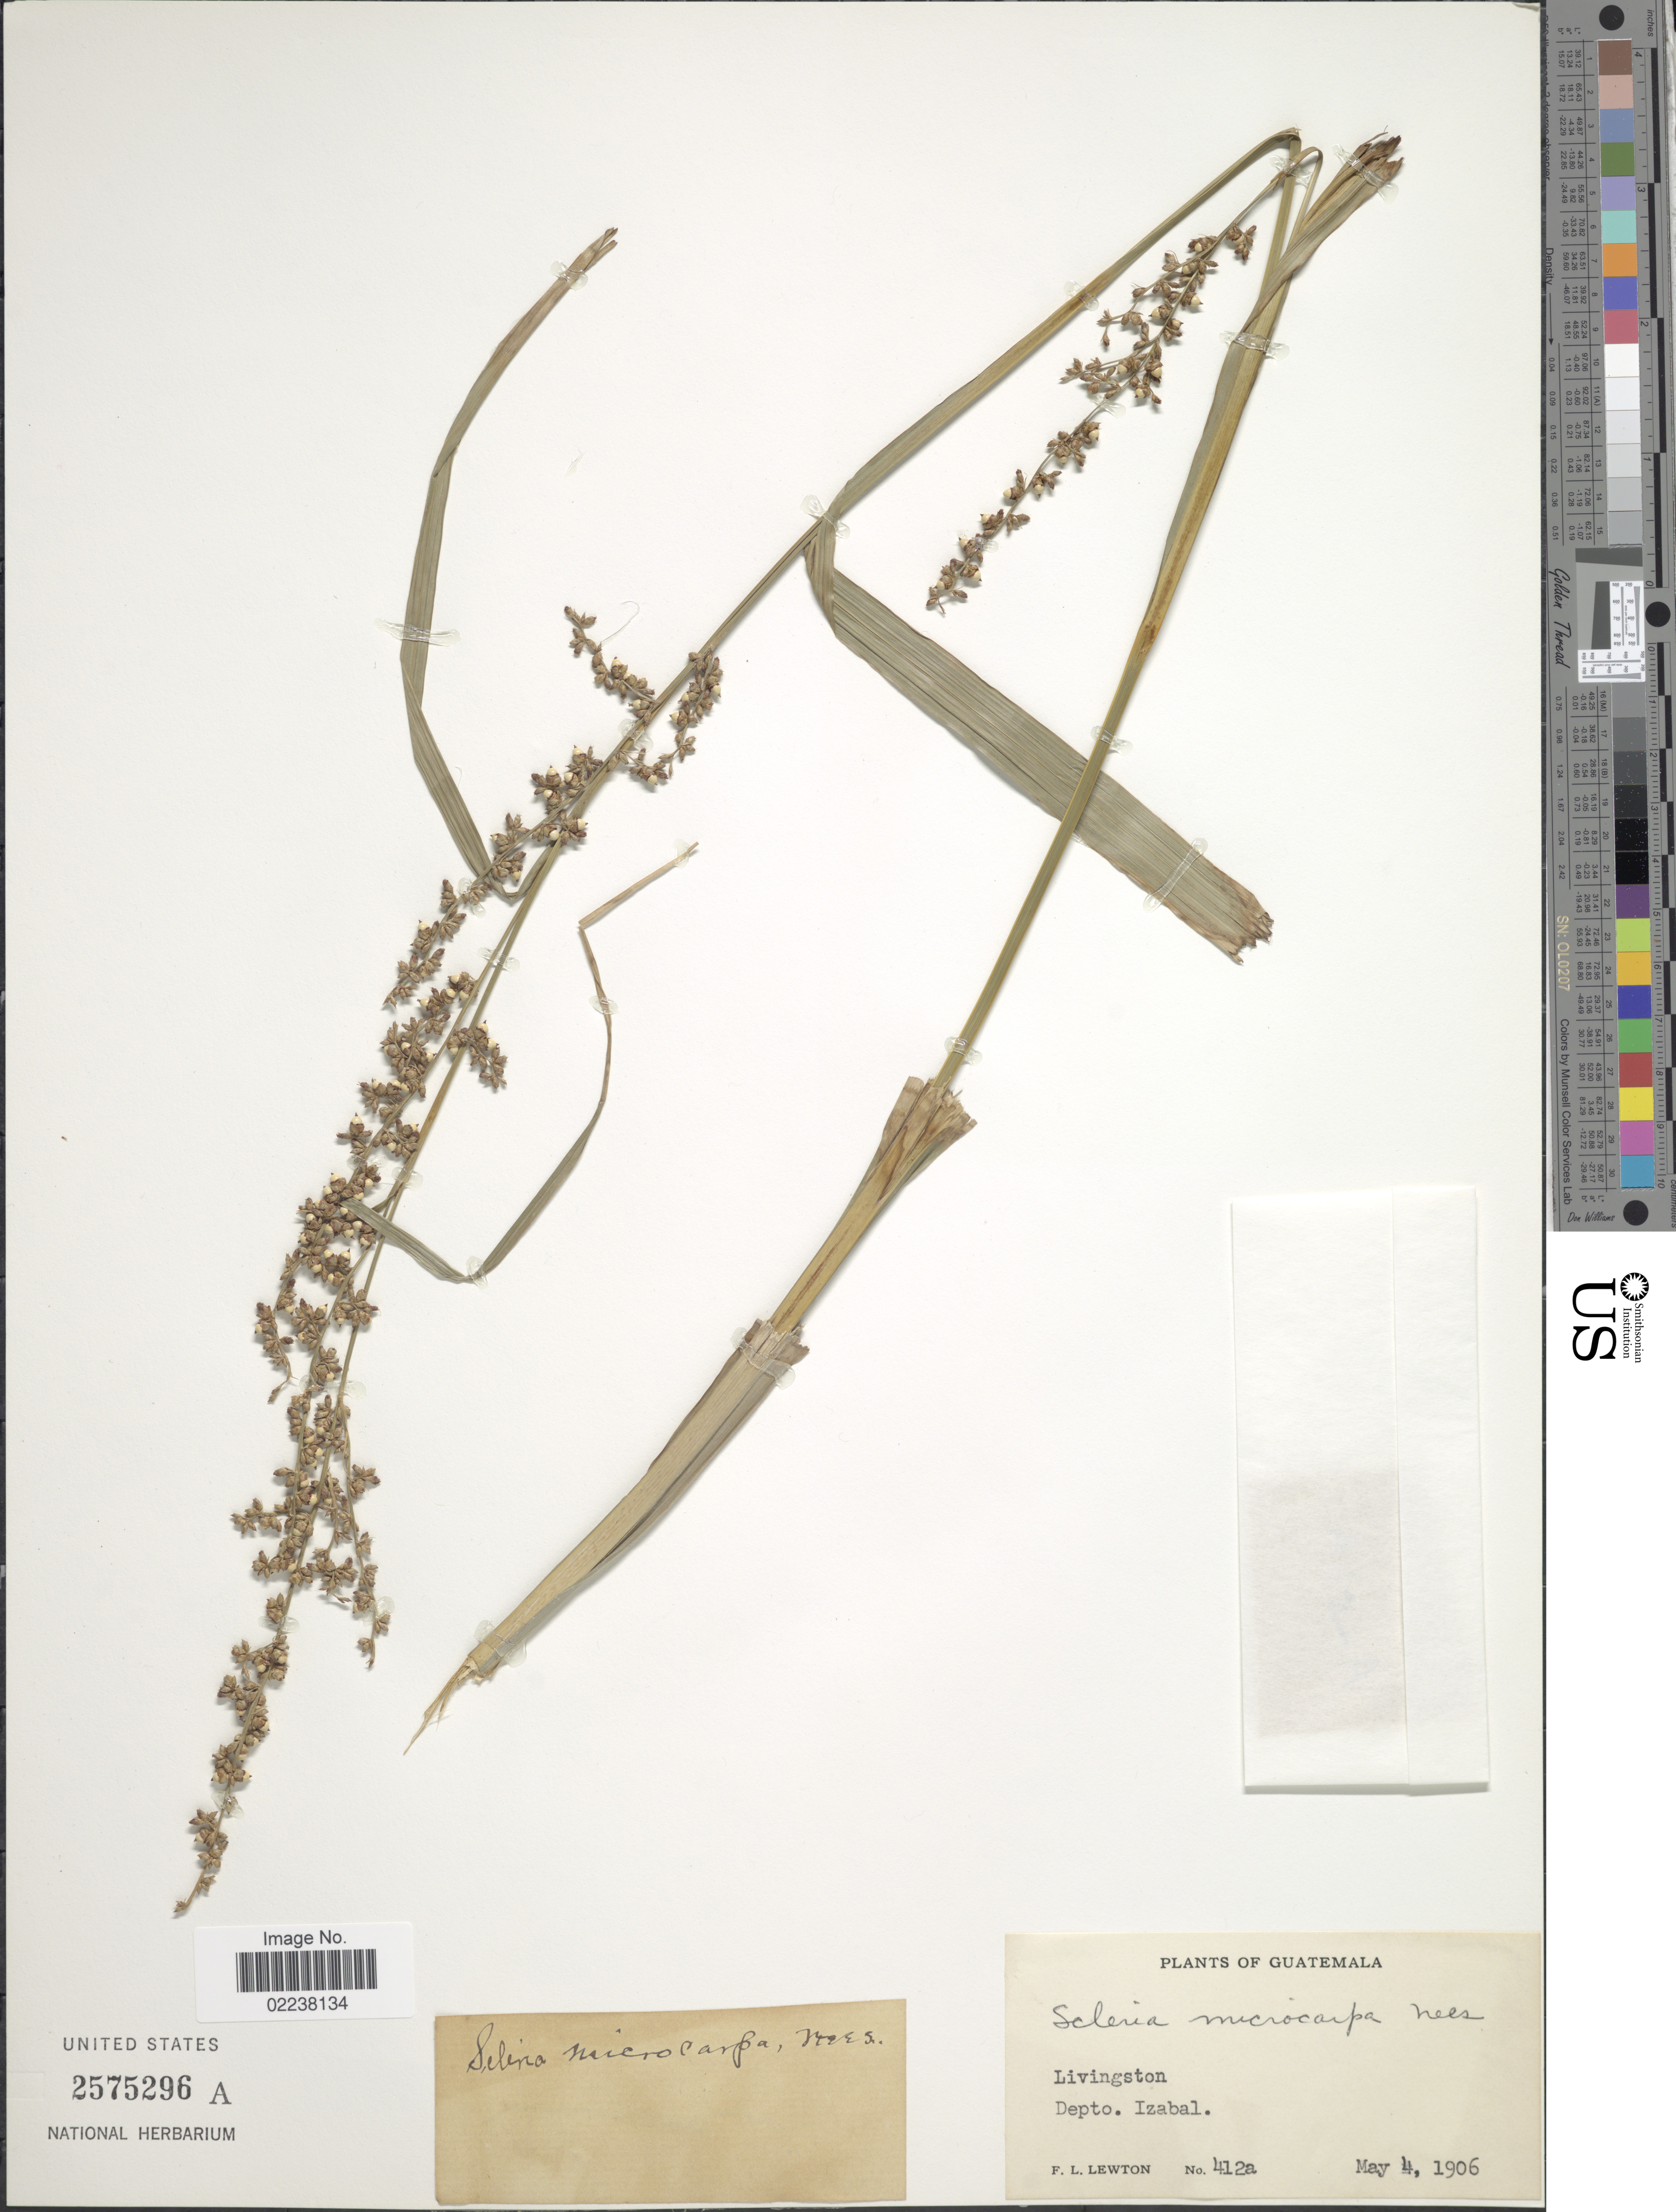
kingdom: Plantae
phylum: Tracheophyta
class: Liliopsida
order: Poales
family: Cyperaceae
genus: Scleria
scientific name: Scleria microcarpa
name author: Nees ex Kunth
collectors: F. L. Lewton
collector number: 412a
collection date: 1906-05-04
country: Guatemala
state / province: Izabal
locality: Livingston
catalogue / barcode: US 2575296A